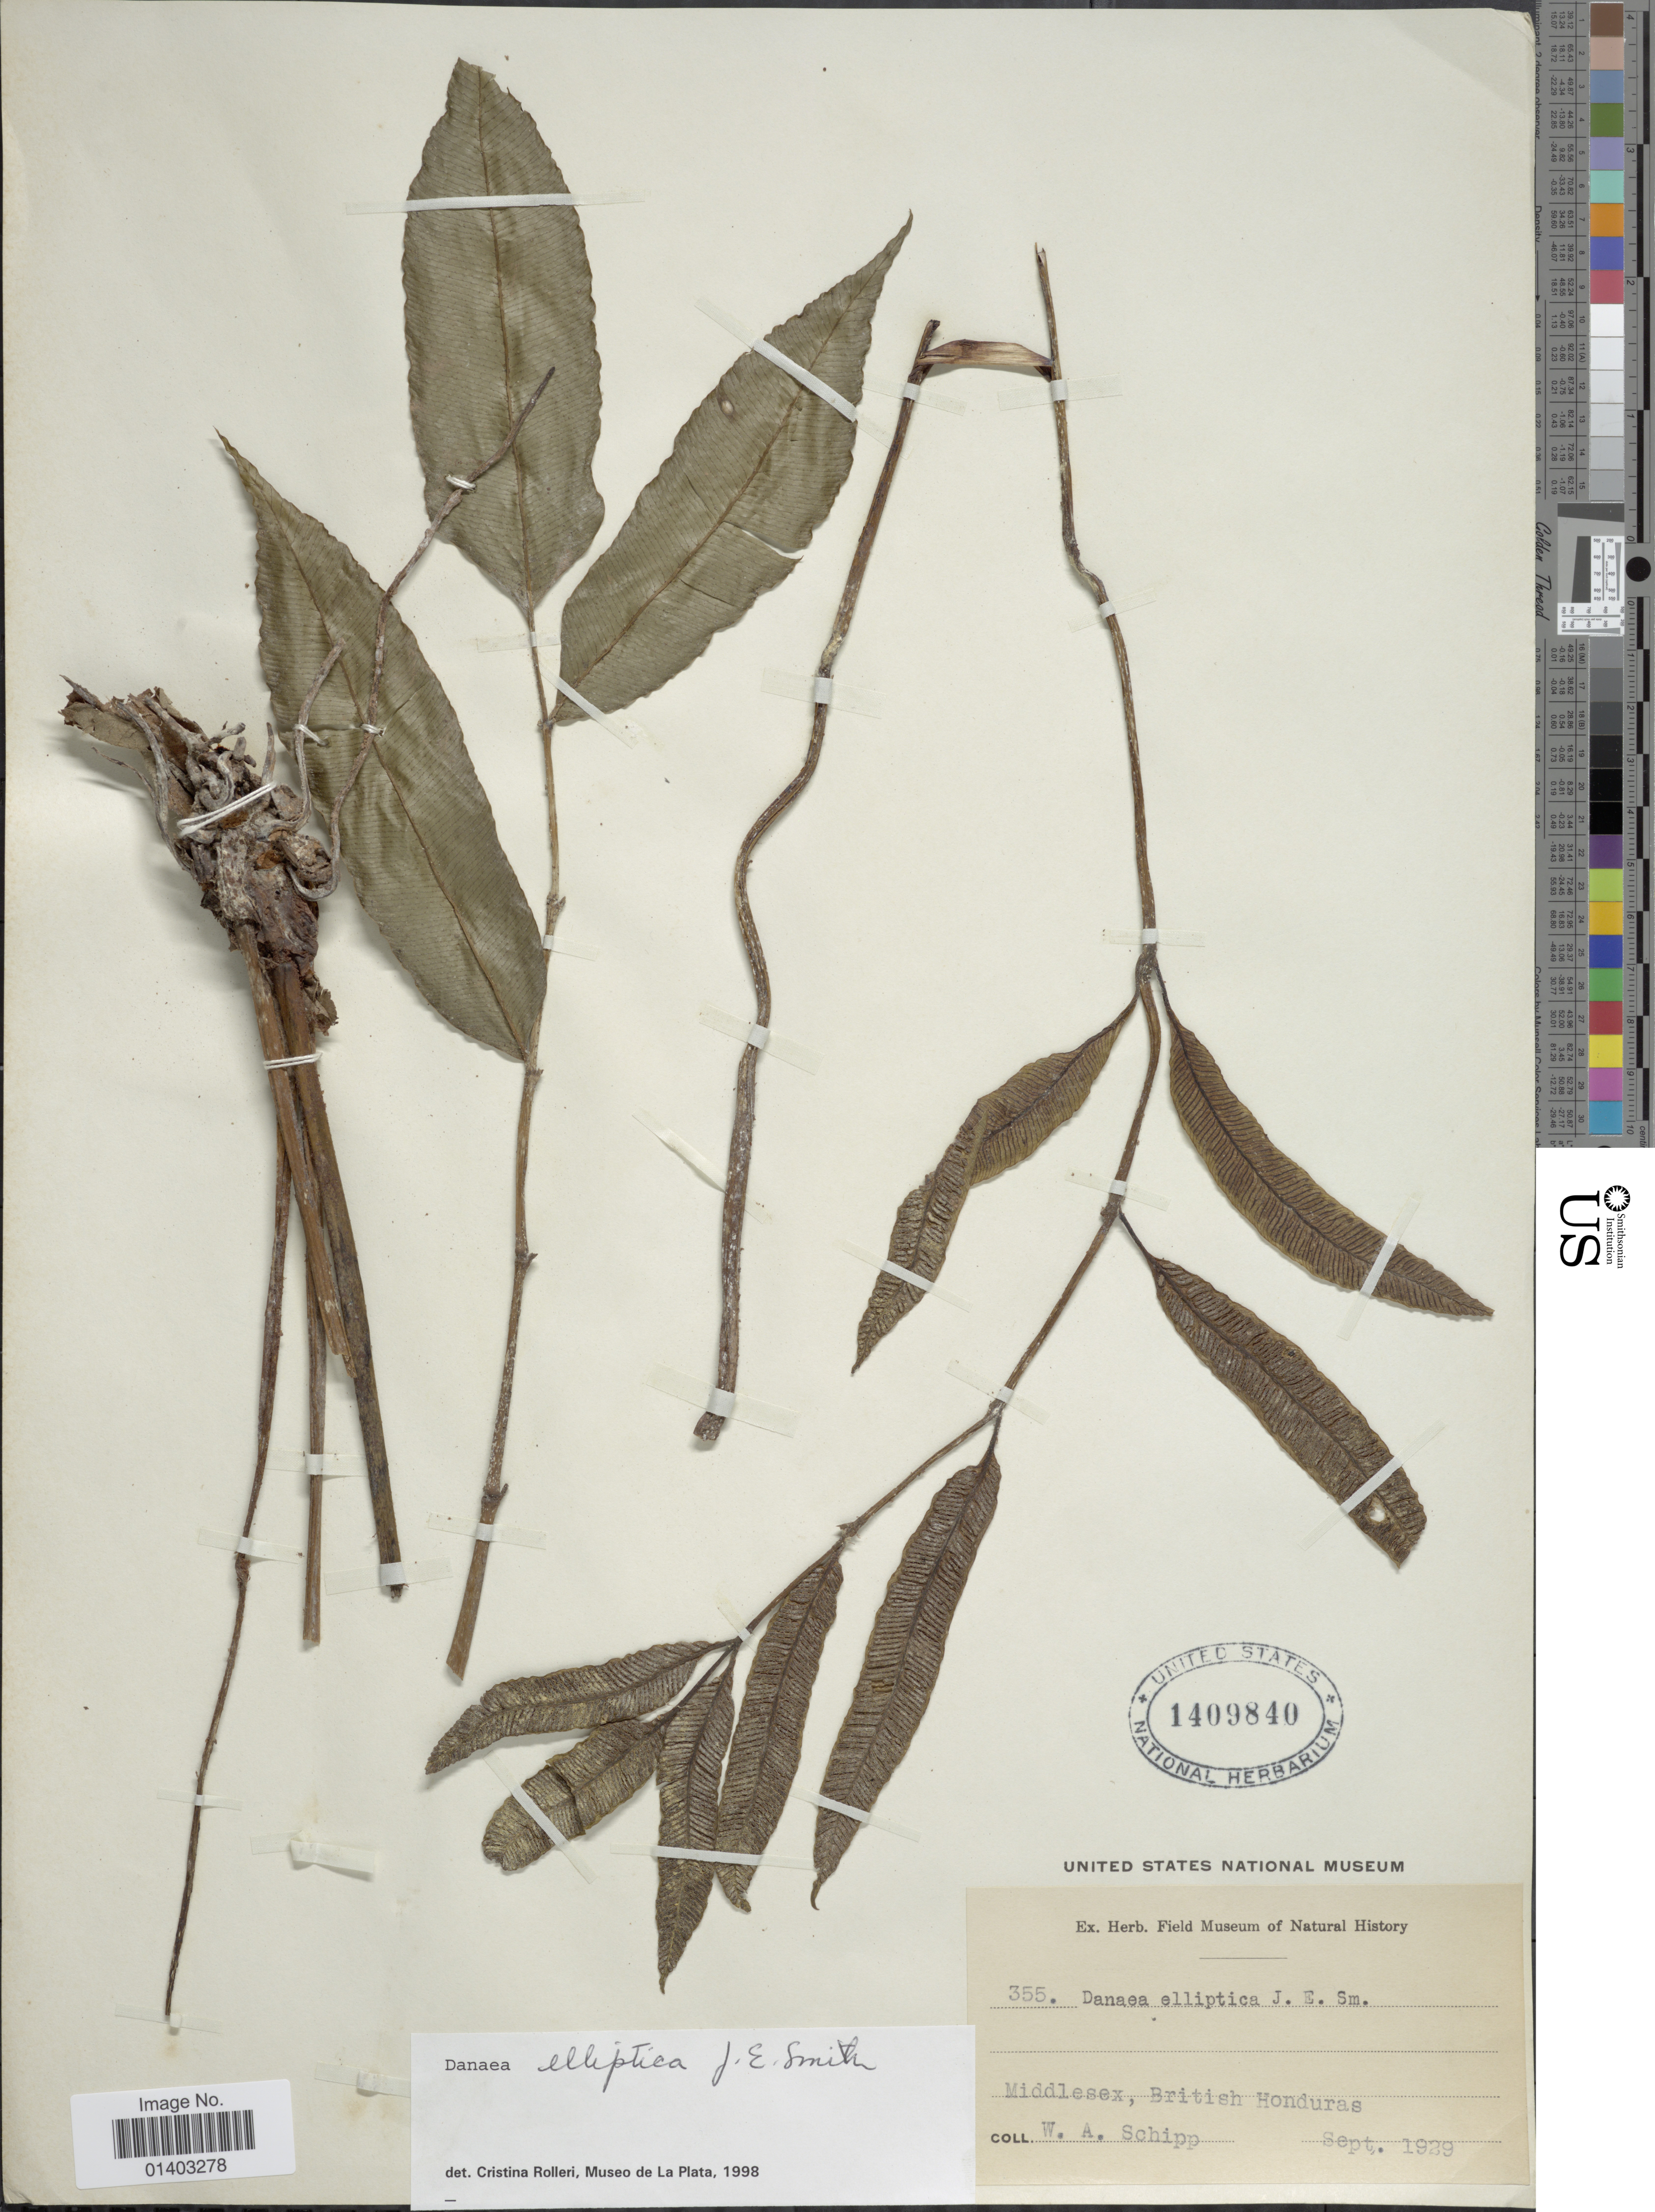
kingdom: Plantae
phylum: Tracheophyta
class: Polypodiopsida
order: Marattiales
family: Marattiaceae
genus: Danaea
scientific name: Danaea elliptica subsp. elliptica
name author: Sm.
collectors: W. Schipp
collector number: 355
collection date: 1929-09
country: Belize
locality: Middlesex, british Honduras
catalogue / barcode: US 1409840